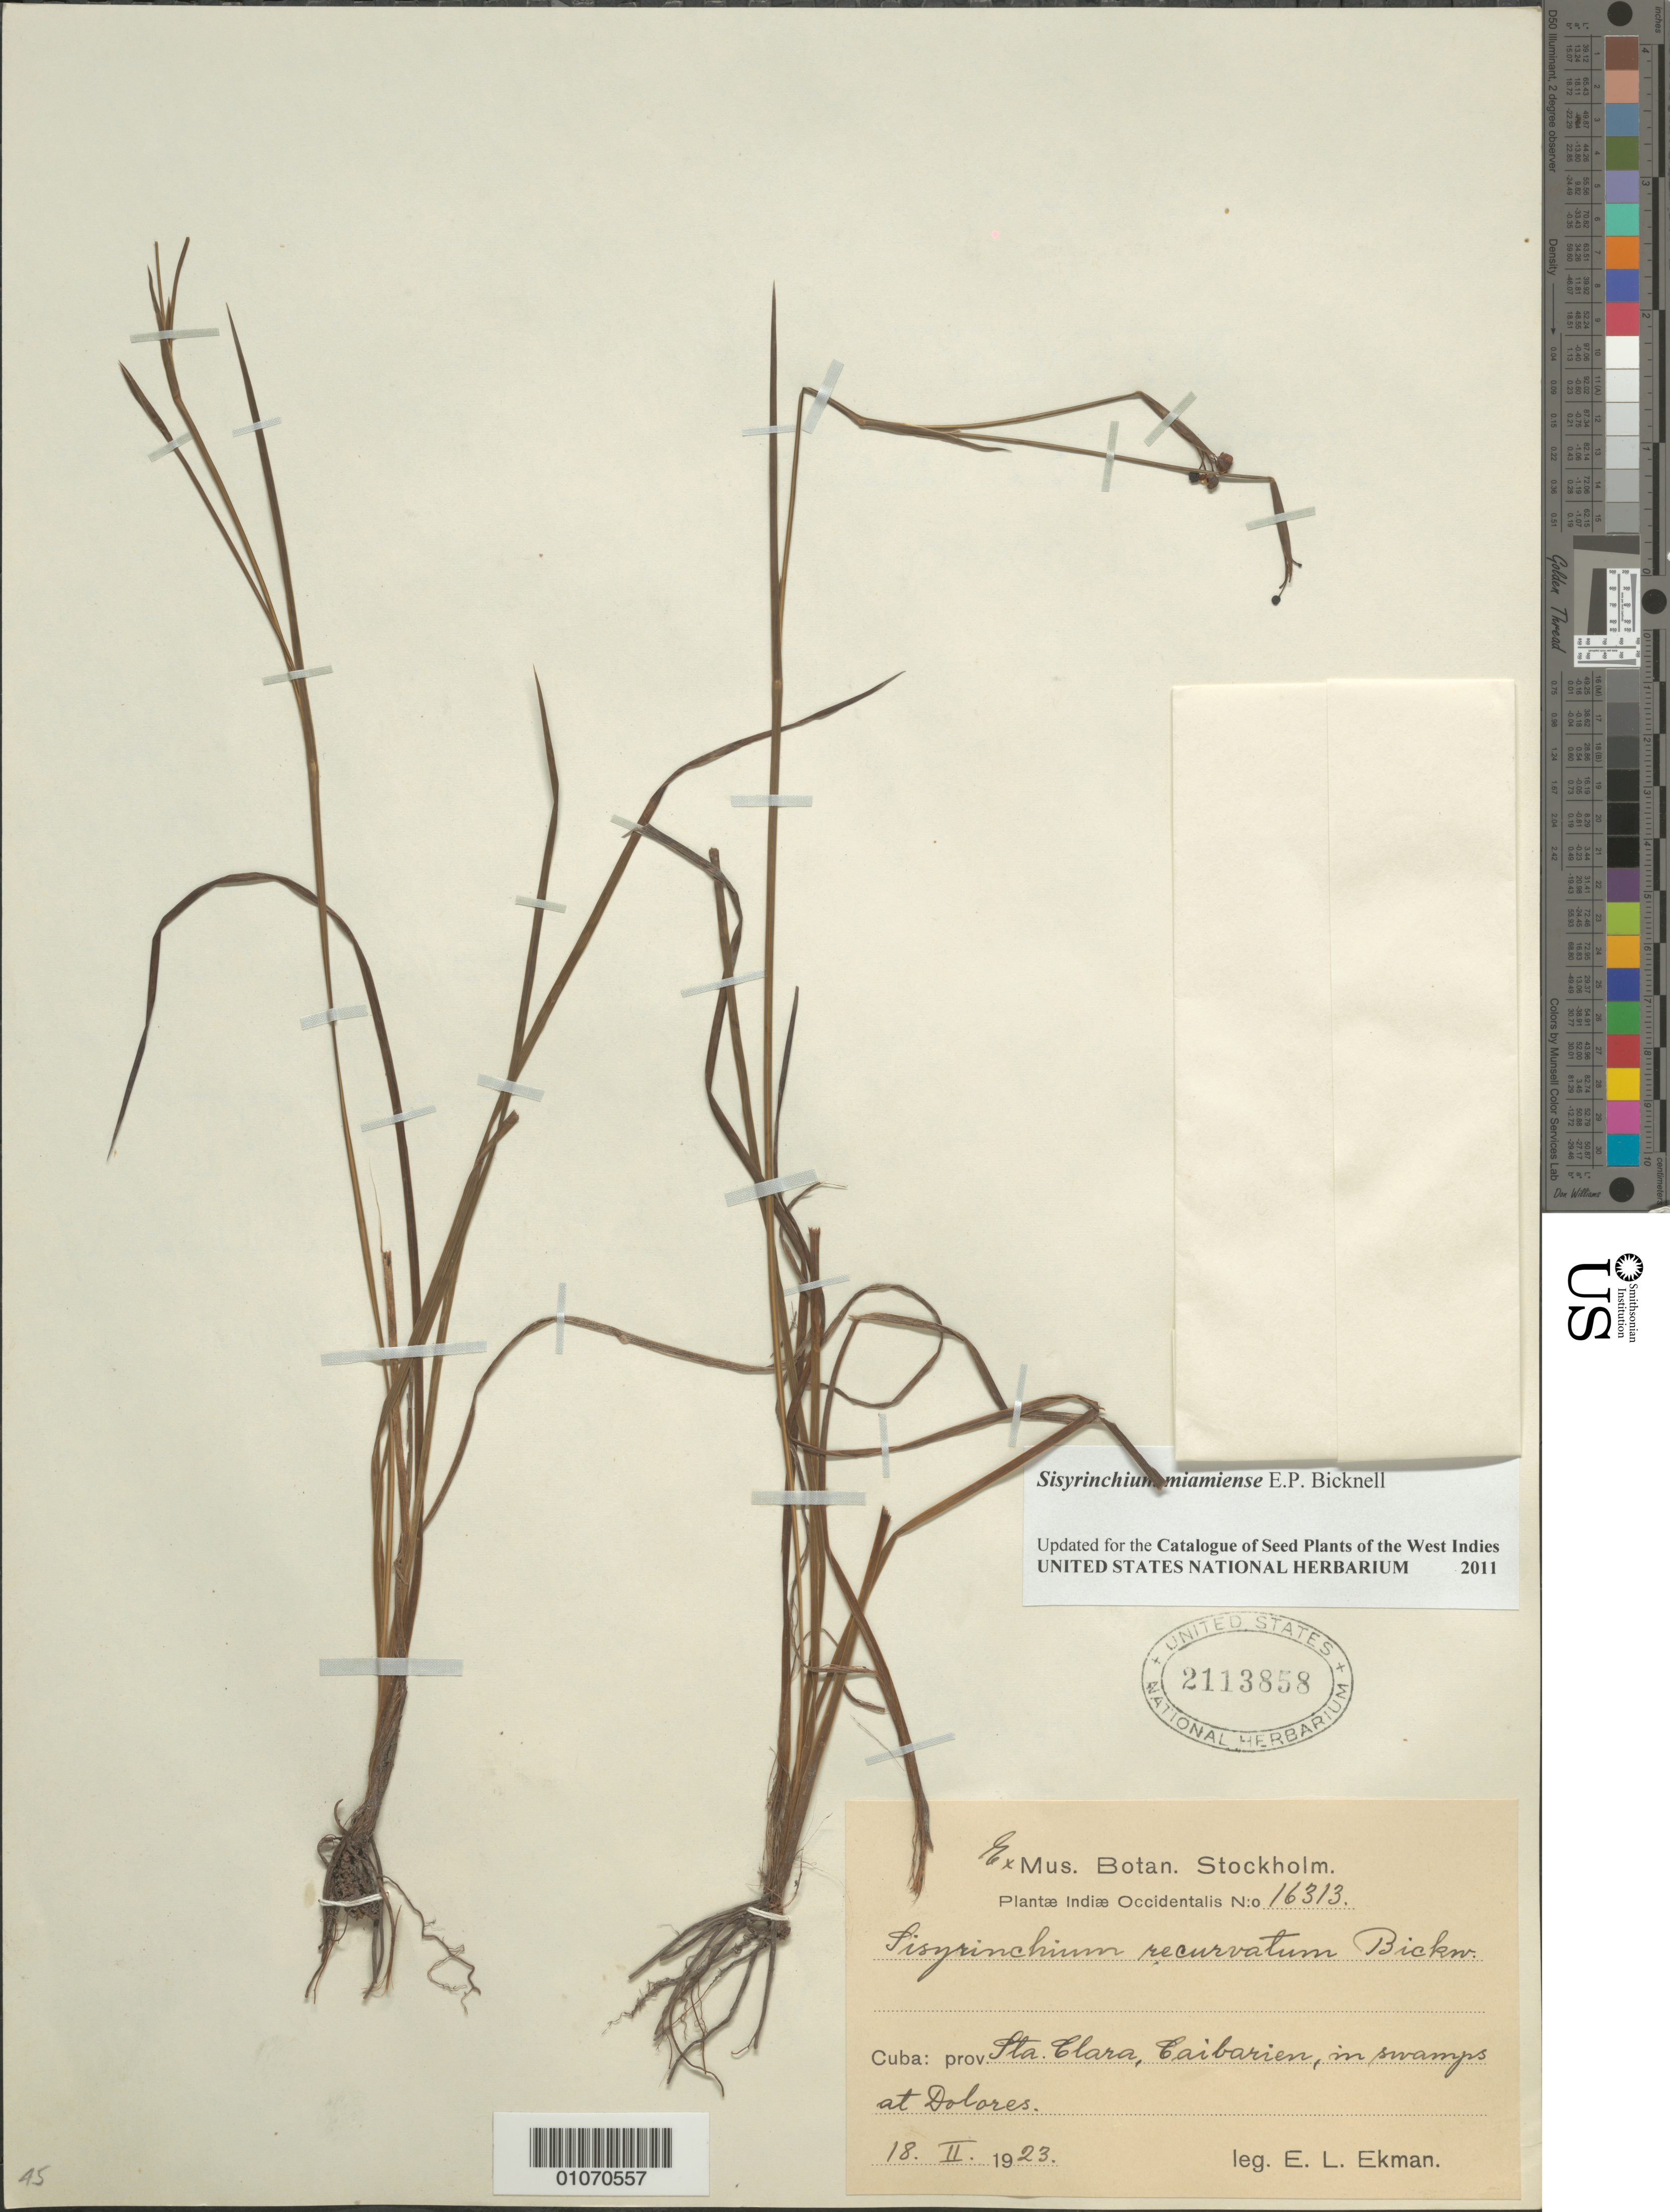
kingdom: Plantae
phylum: Tracheophyta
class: Liliopsida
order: Asparagales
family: Iridaceae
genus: Sisyrinchium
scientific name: Sisyrinchium miamiense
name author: E.P. Bicknell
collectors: E. L. Ekman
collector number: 16313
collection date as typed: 18 Feb 1923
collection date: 1923-02-18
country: Cuba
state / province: Santa Clara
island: Cuba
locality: Caibarien, swamps at Dolores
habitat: Swamps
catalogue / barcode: US 2113858